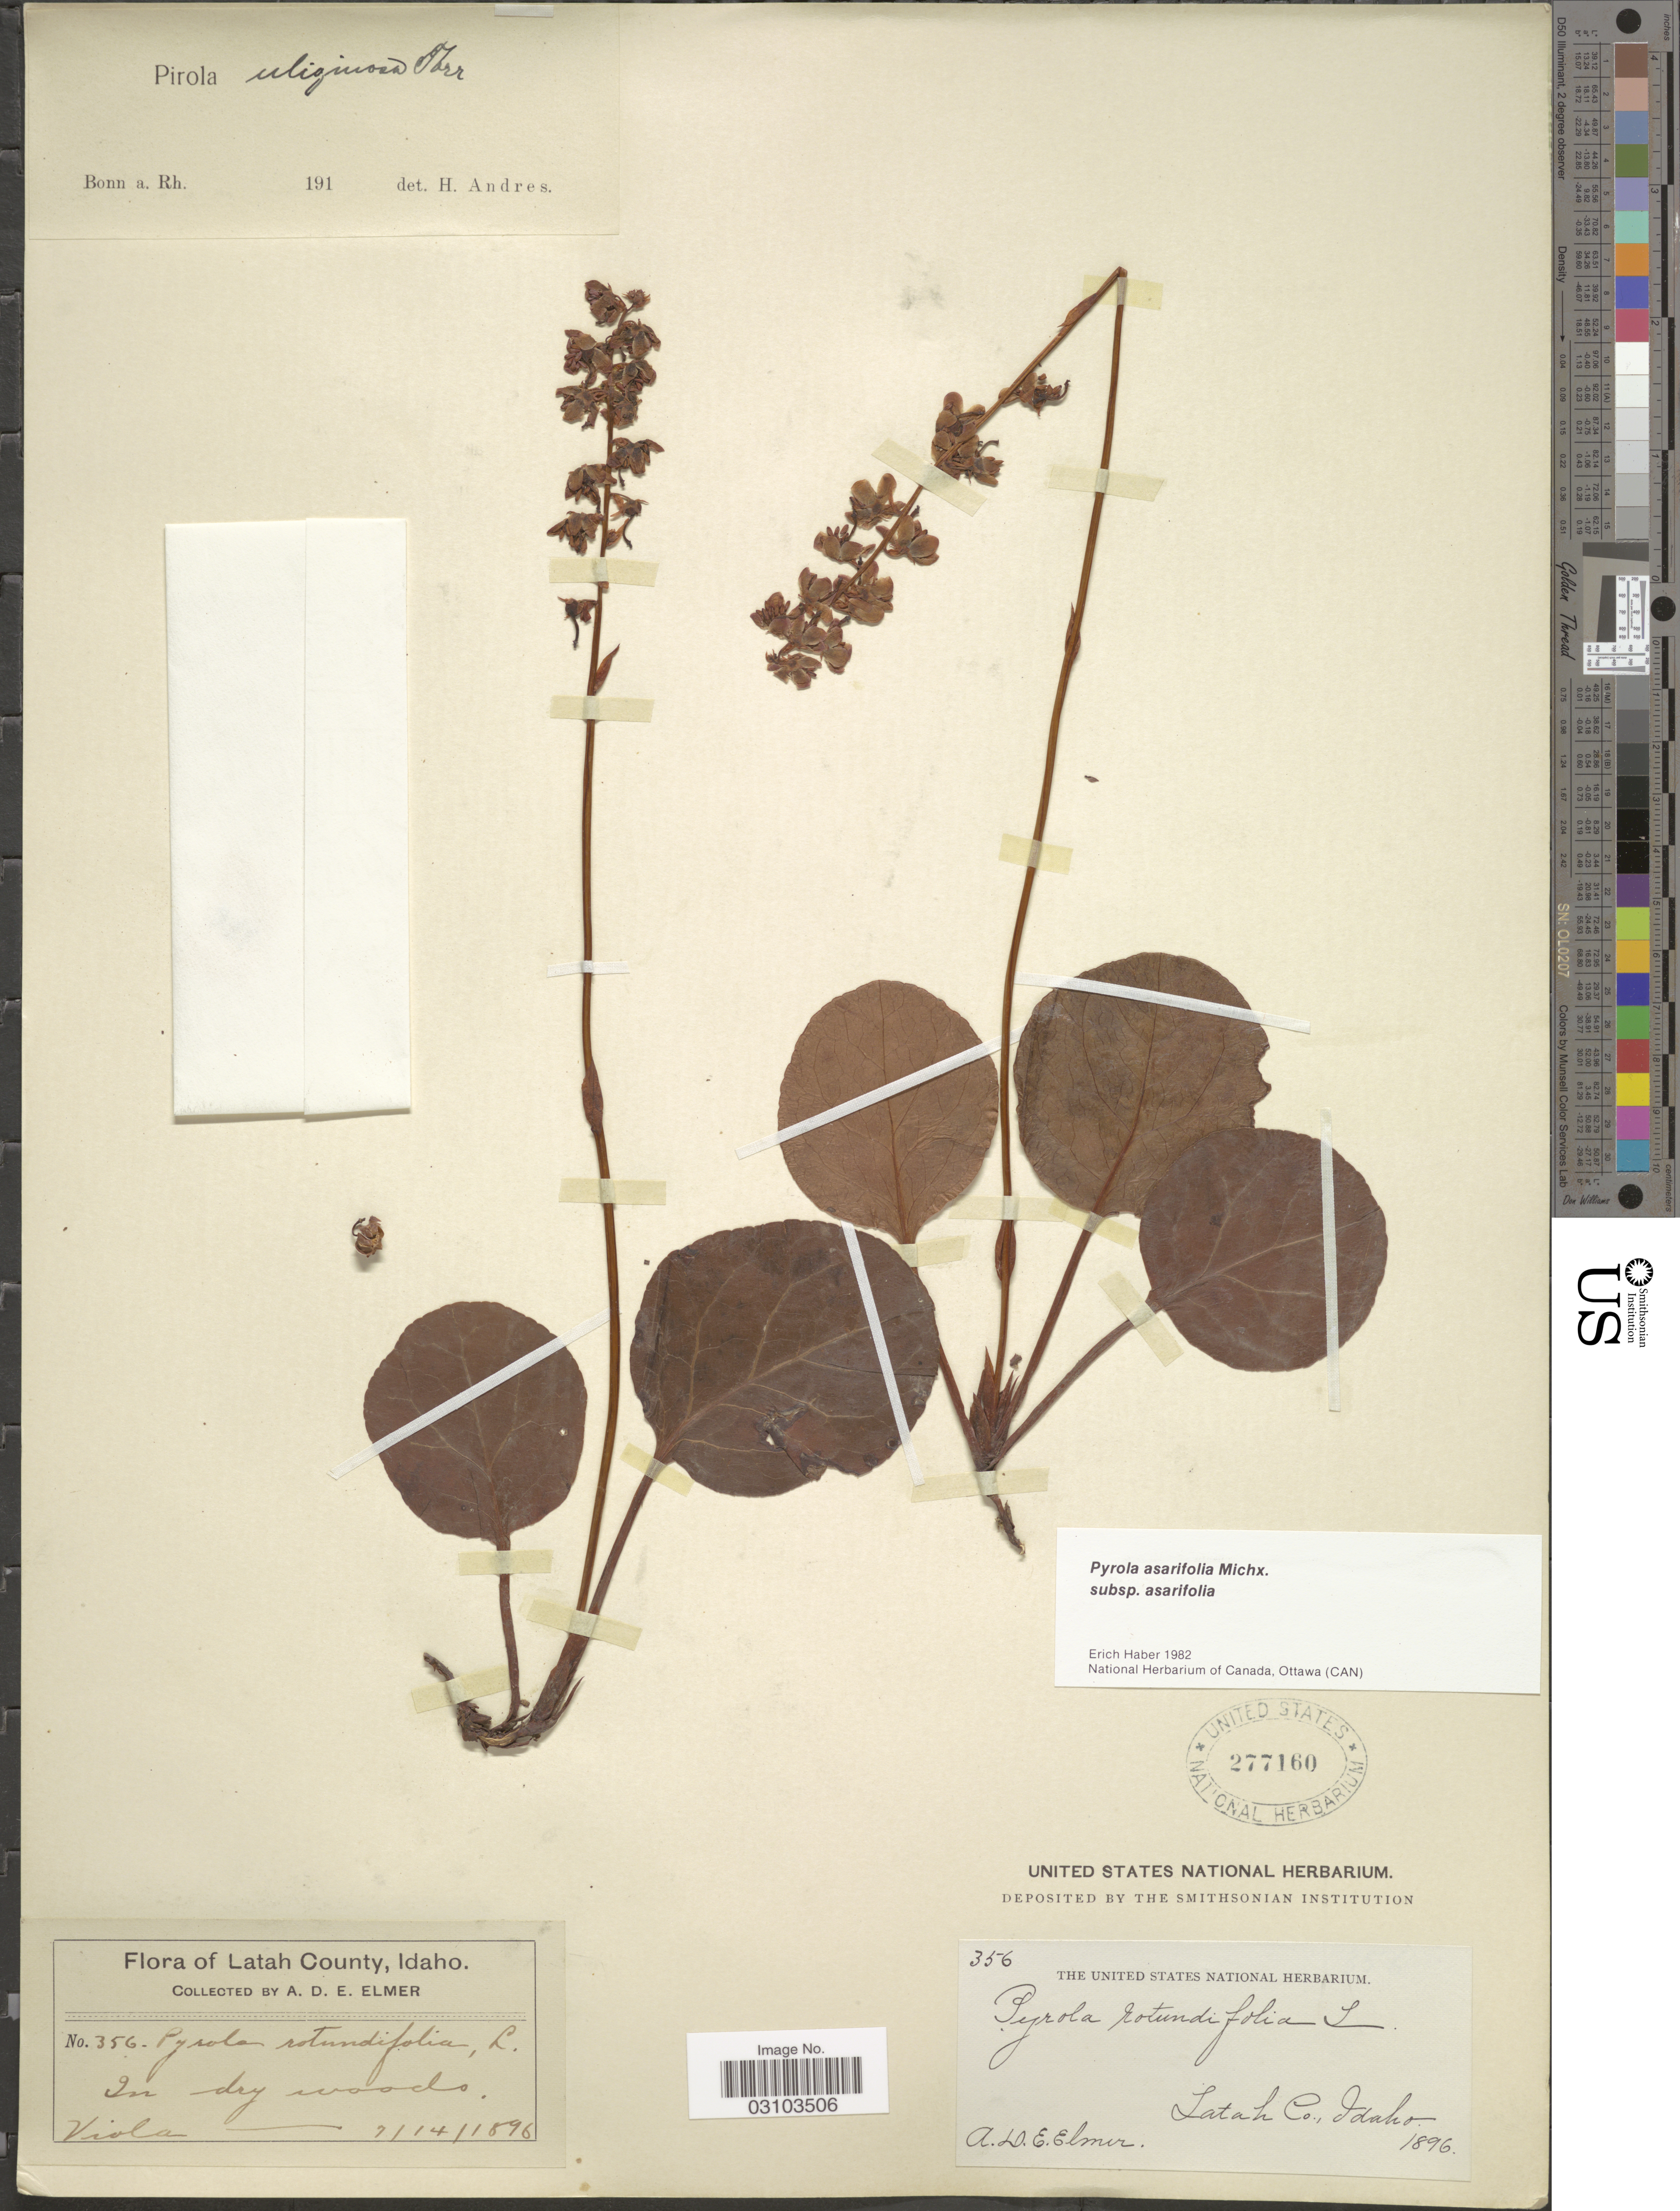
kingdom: Plantae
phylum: Tracheophyta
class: Magnoliopsida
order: Ericales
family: Ericaceae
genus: Pyrola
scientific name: Pyrola asarifolia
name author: Michx.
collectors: A. D. E. Elmer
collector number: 356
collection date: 1896-07-14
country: United States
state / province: Idaho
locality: Latah County.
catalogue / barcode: US 277160